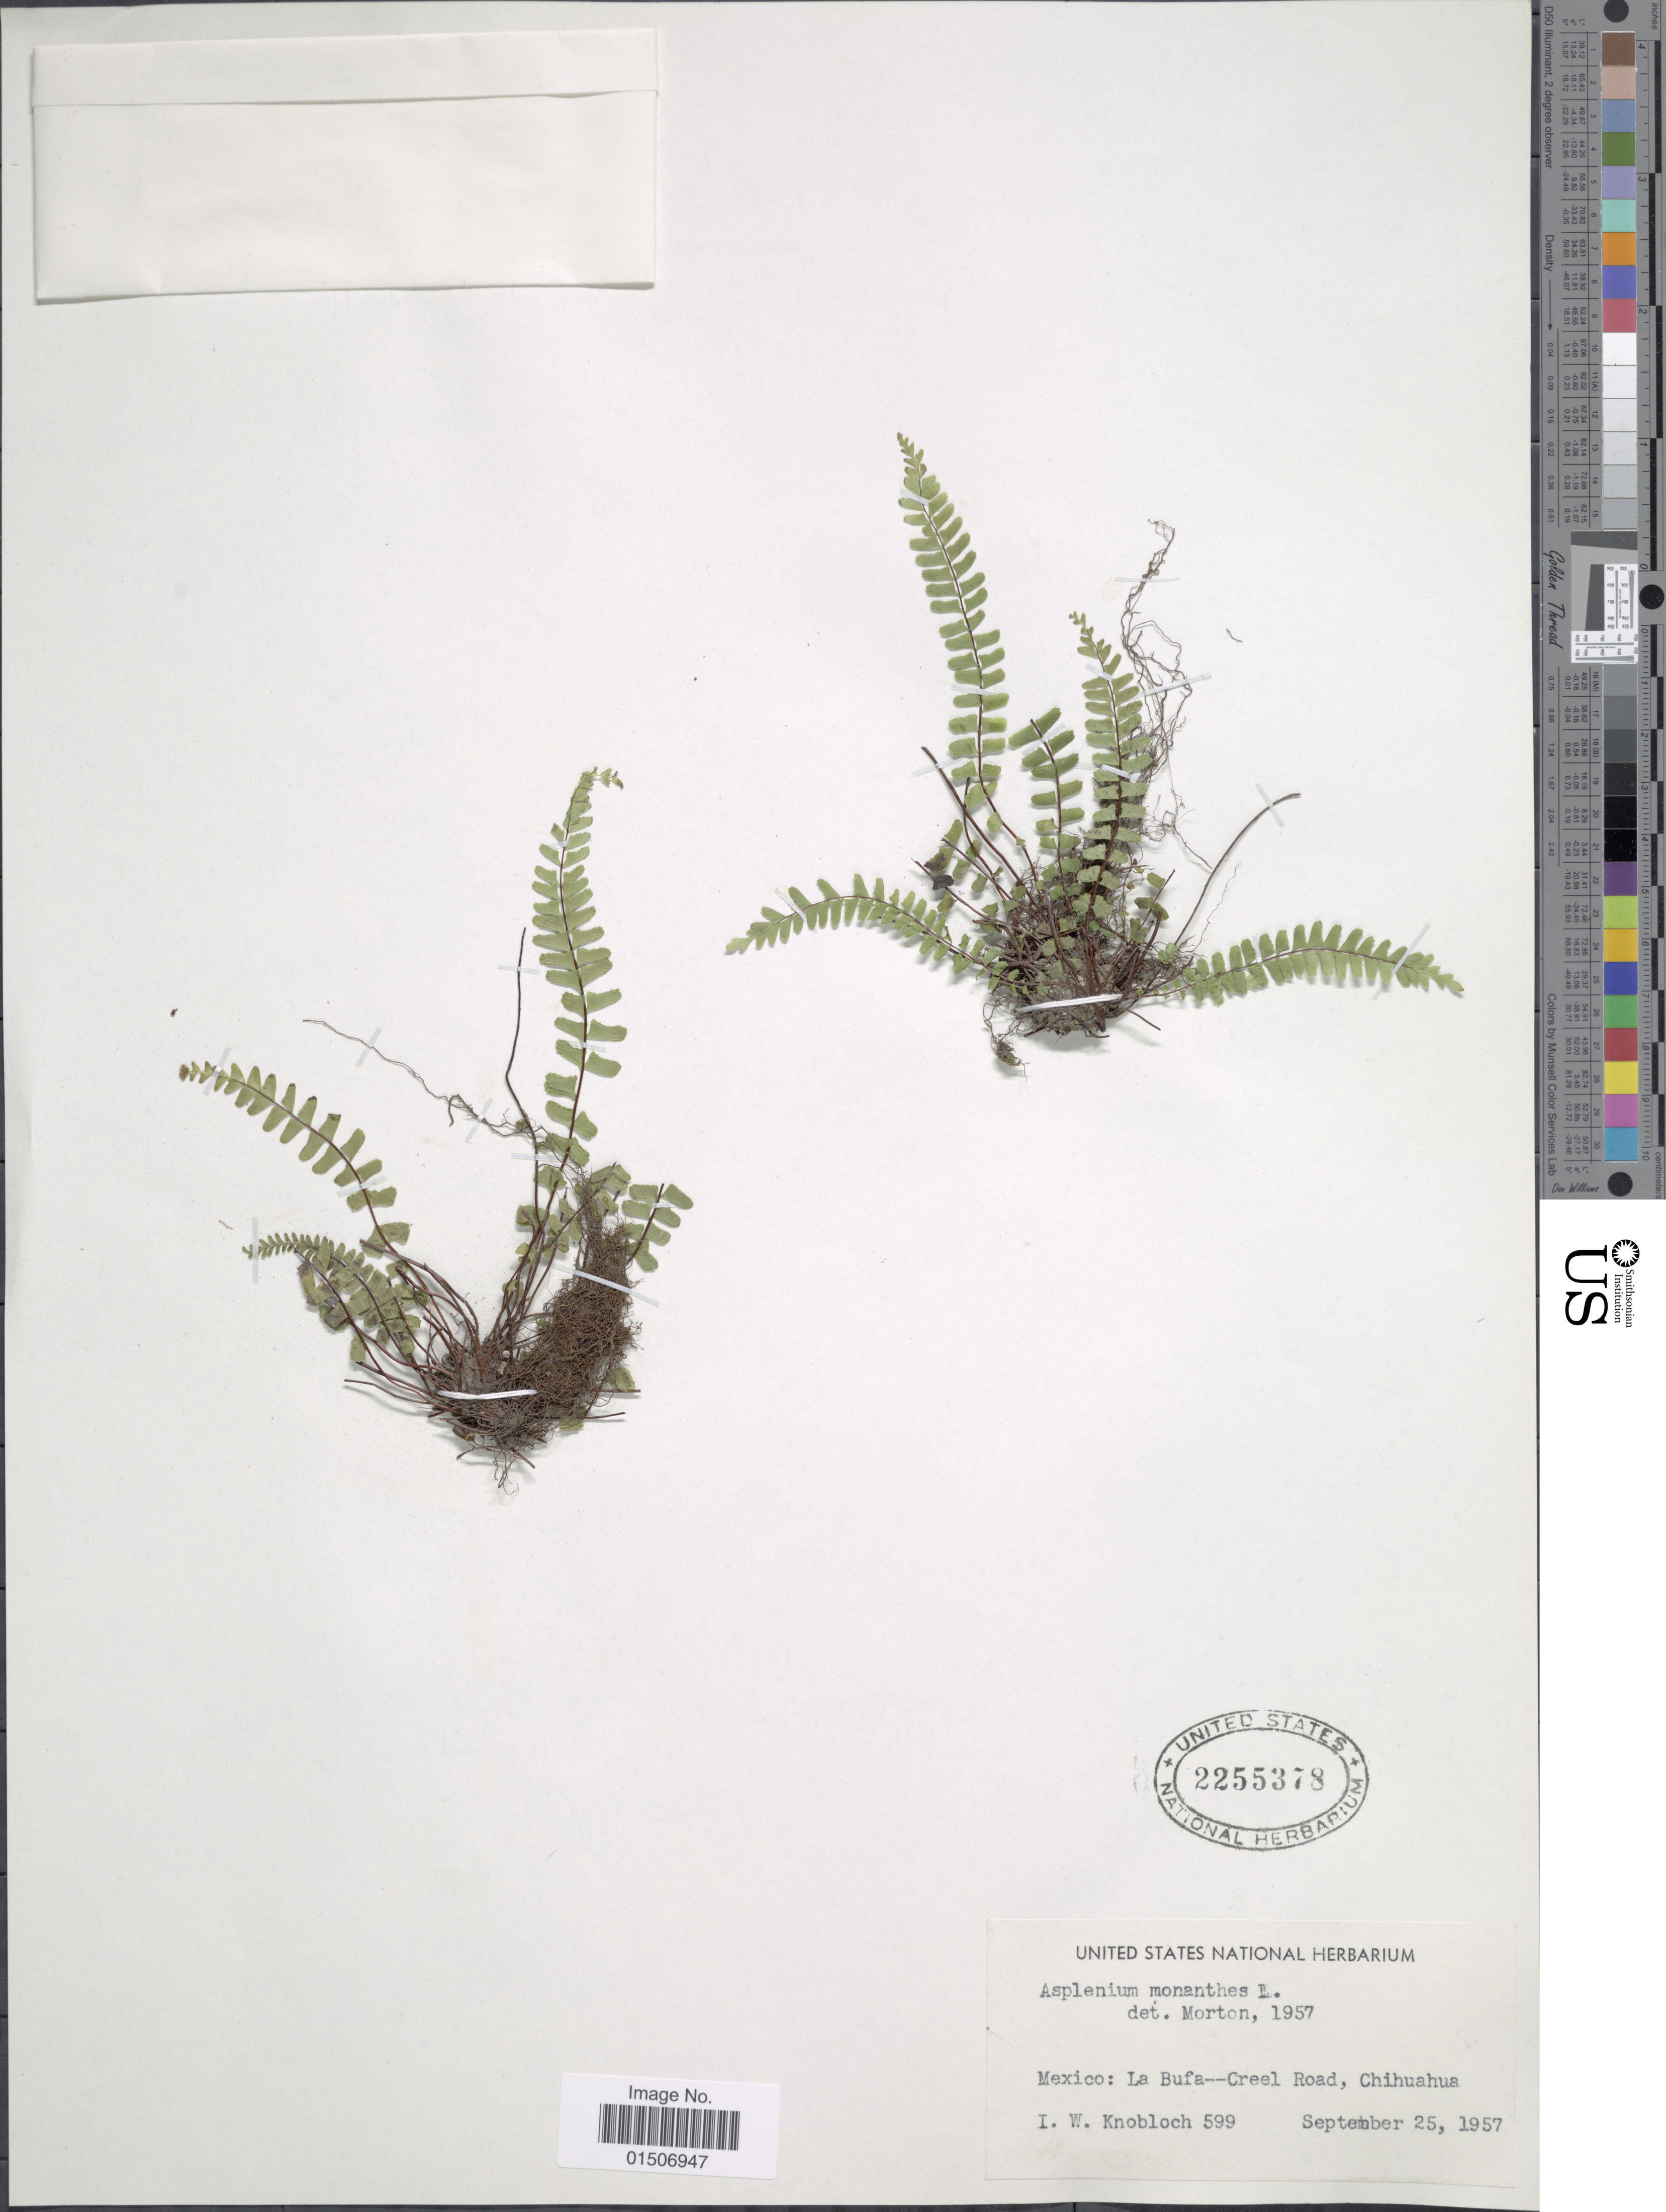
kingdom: Plantae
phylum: Tracheophyta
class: Polypodiopsida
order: Polypodiales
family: Aspleniaceae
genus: Asplenium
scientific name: Asplenium monanthes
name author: L.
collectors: I. W. Knobloch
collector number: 599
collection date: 1957-09-25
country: Mexico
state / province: Chihuahua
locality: La Bufa--Creel Road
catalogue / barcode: US 2255378